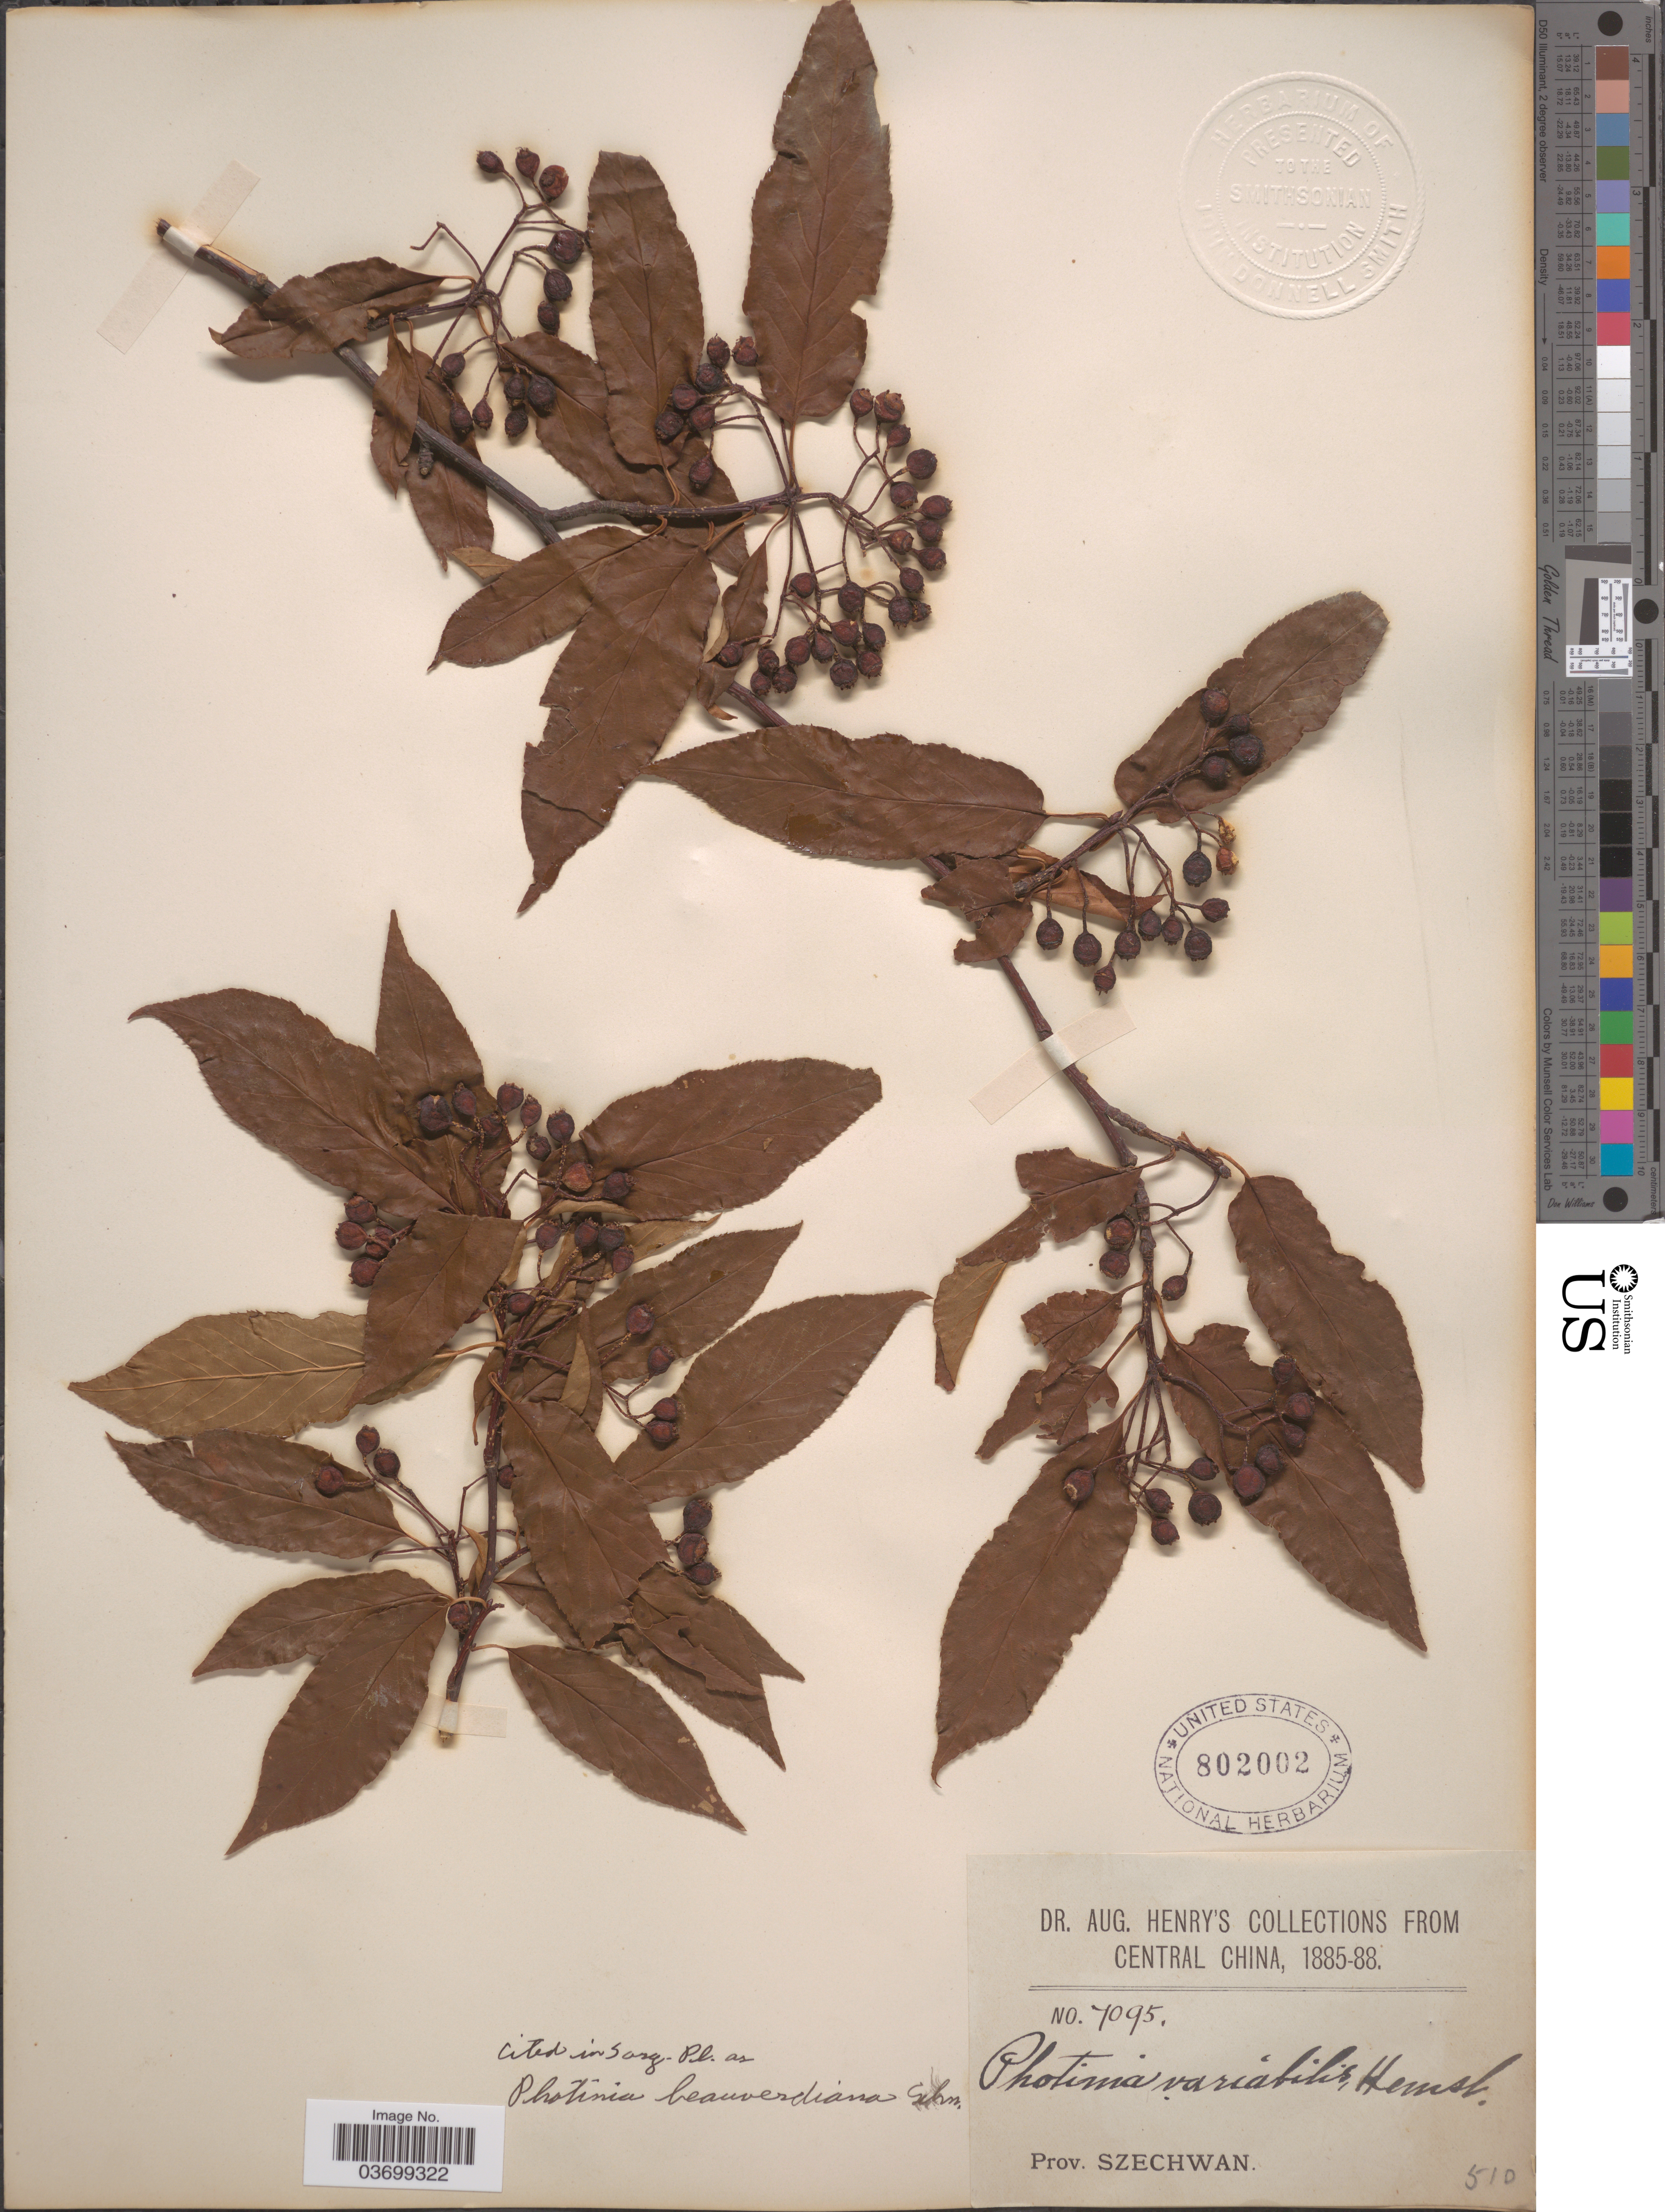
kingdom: Plantae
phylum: Tracheophyta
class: Magnoliopsida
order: Rosales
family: Rosaceae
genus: Photinia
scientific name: Photinia beauverdiana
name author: C.K. Schneid.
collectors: A. Henry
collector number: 7095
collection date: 1885/1888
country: China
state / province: Sichuan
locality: Central China. Prov. Szechwan.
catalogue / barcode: US 802002